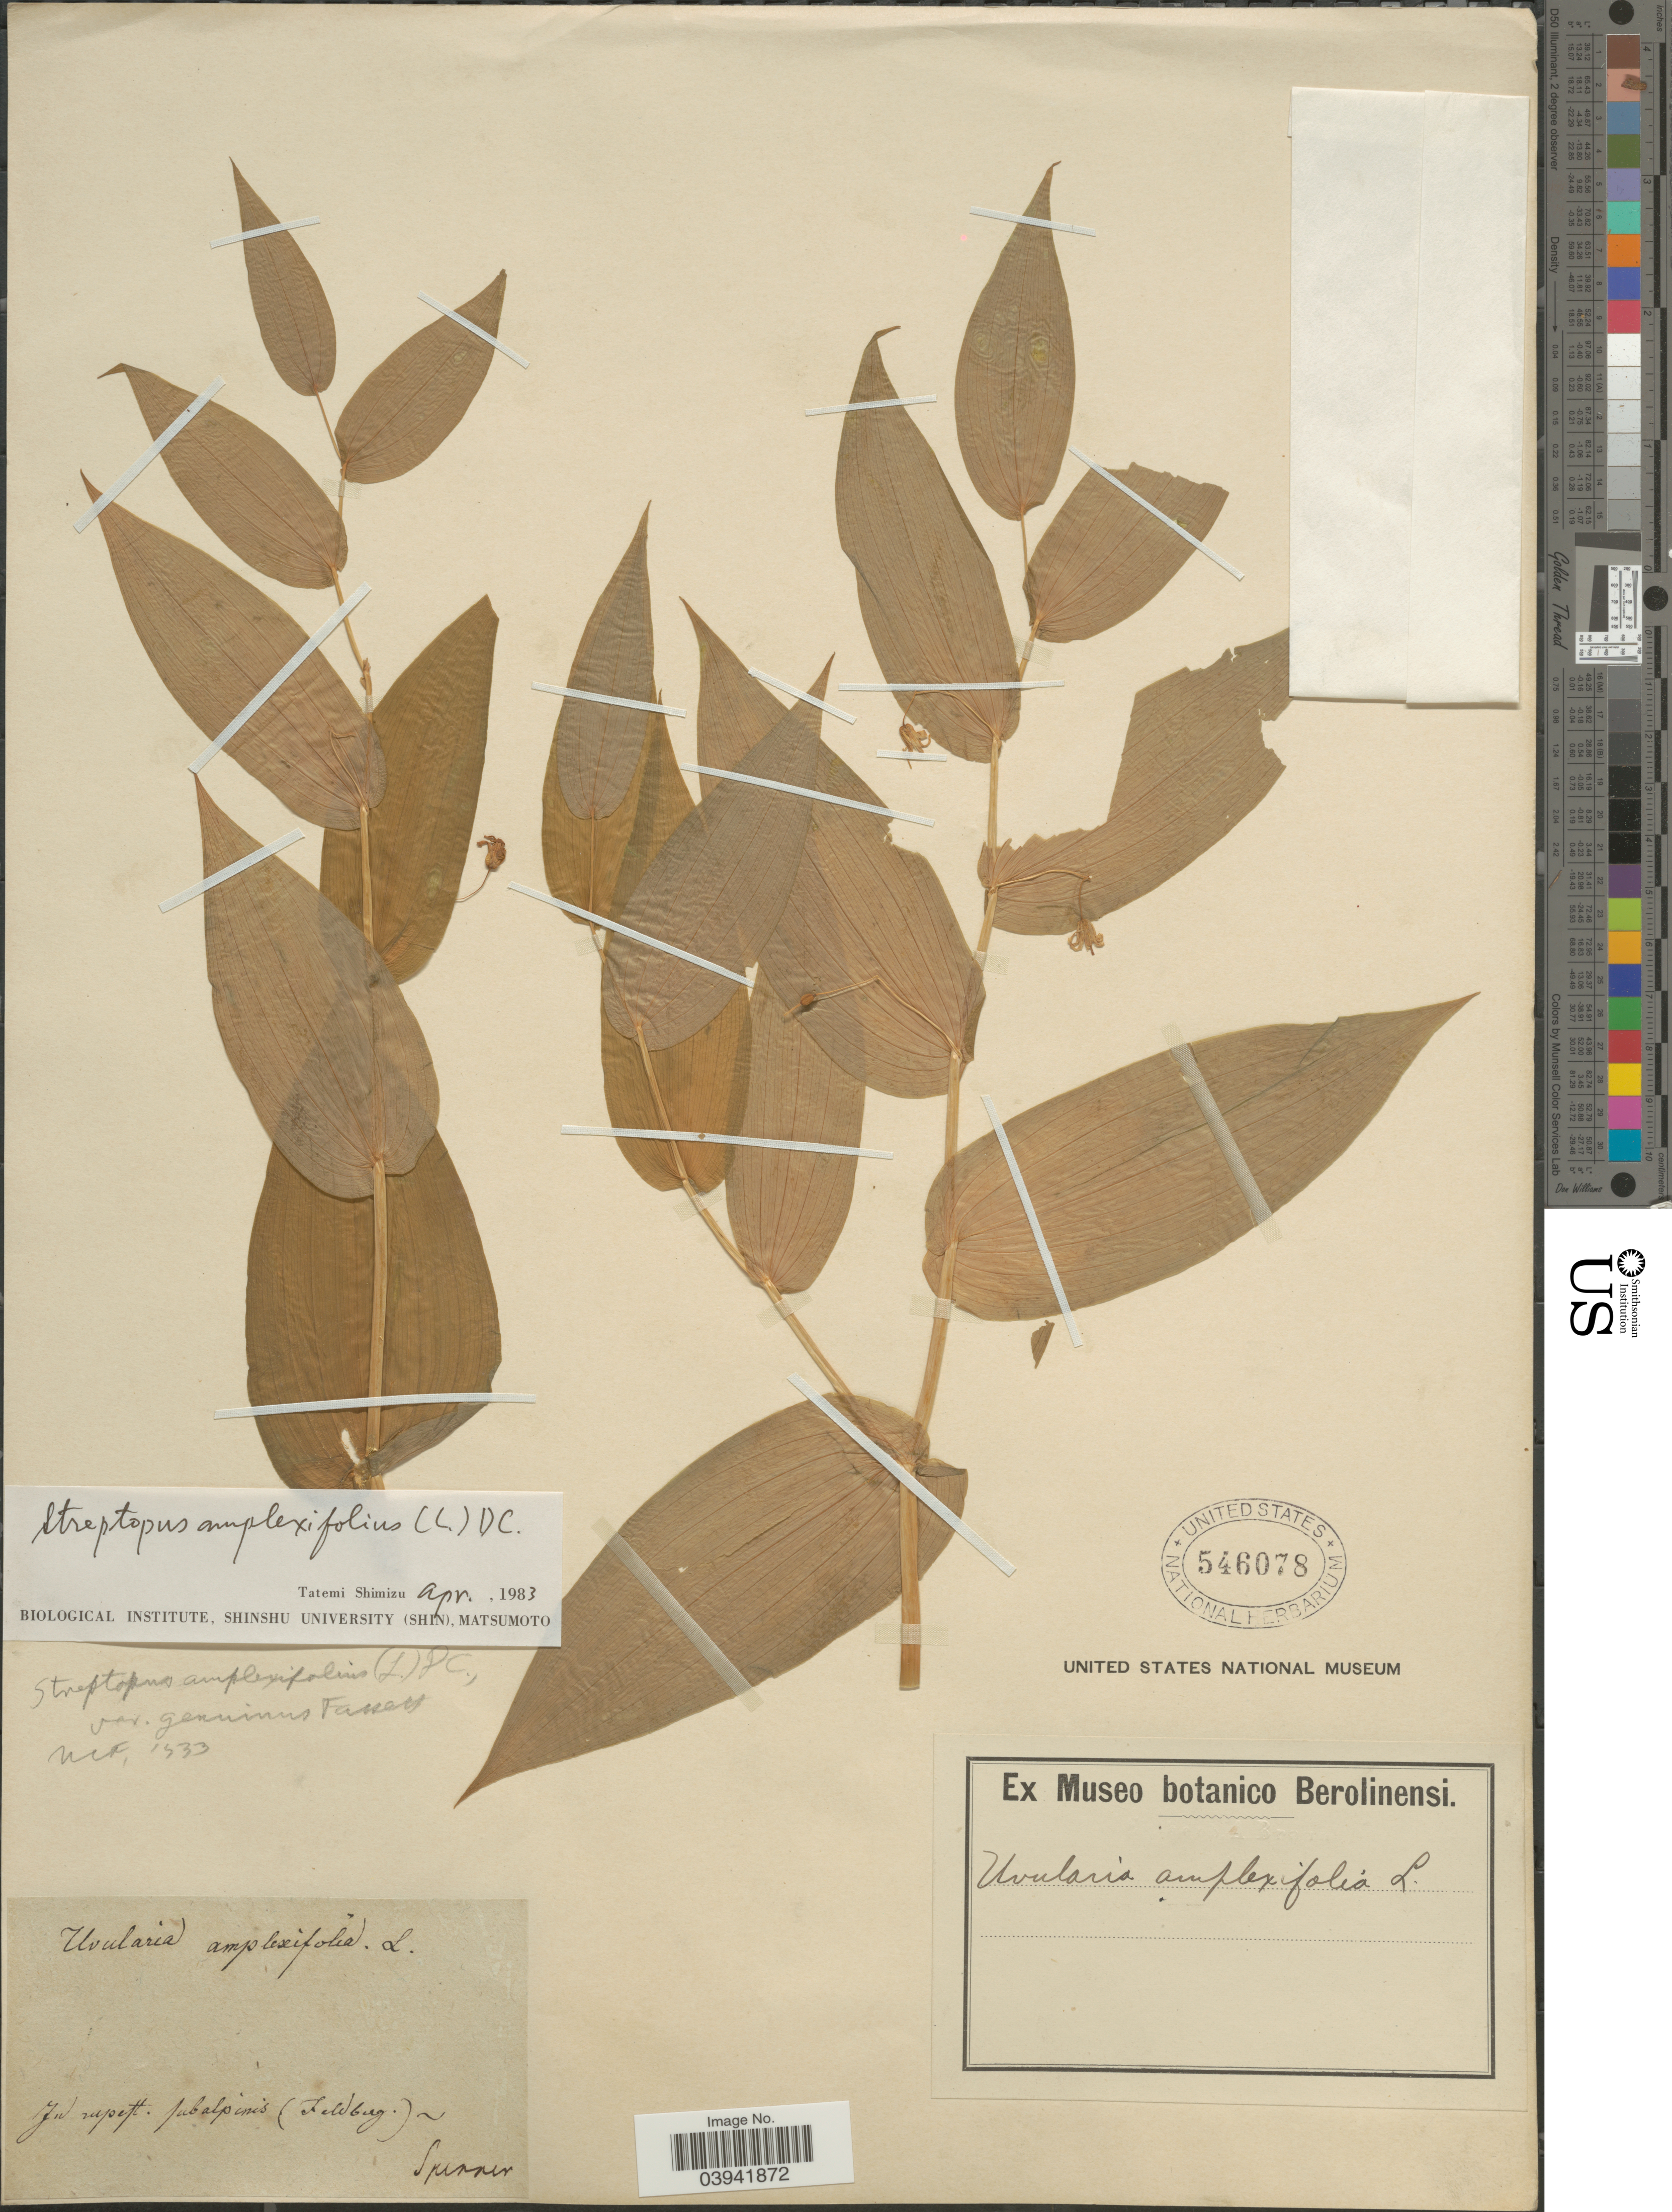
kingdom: Plantae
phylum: Tracheophyta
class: Liliopsida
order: Liliales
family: Liliaceae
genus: Streptopus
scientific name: Streptopus amplexifolius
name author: (L.) DC.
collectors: -. Skinner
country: Germany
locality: In supeft. Subalpine (Feldburg).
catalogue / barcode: US 546078